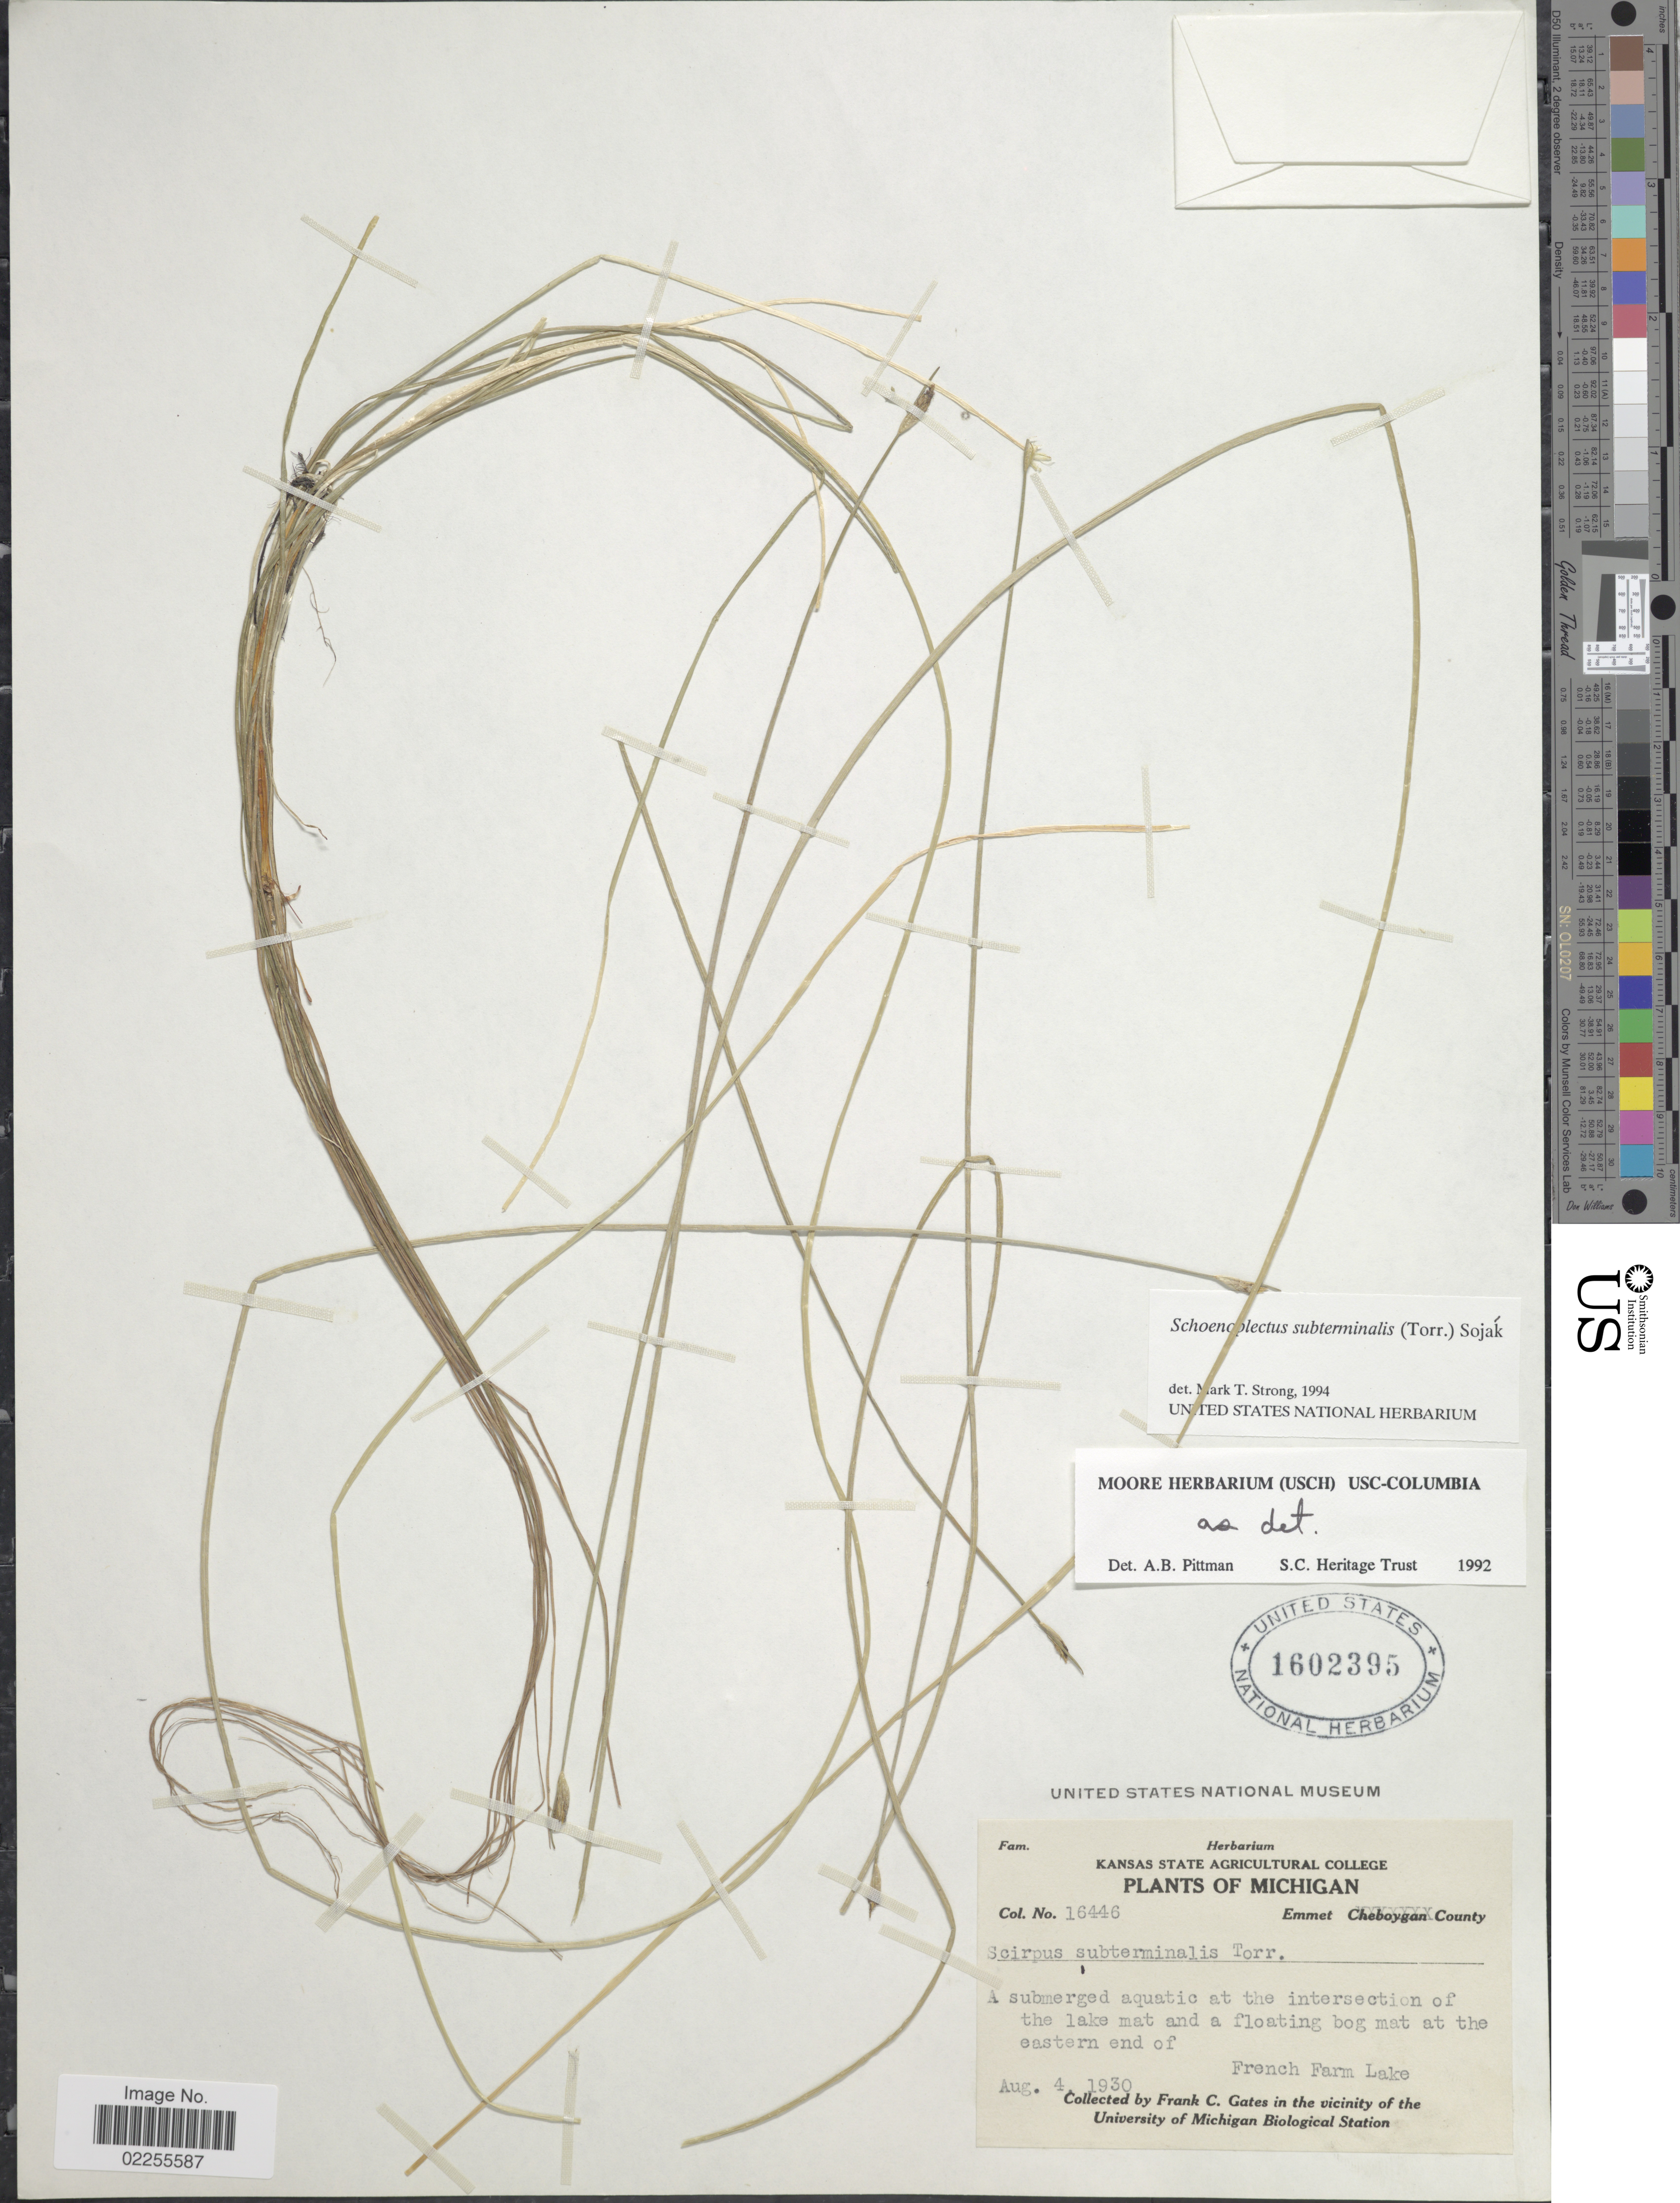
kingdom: Plantae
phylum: Tracheophyta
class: Liliopsida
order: Poales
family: Cyperaceae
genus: Schoenoplectus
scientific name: Schoenoplectus subterminalis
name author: (Torr.) Soják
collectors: F. C. Gates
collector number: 16446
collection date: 1930-08-04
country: United States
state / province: Michigan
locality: Emmet County, a submerged aquatic at the intersection of the lake mat and floating bog mat at the eastern end of French Farm Lake.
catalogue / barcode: US 1602395